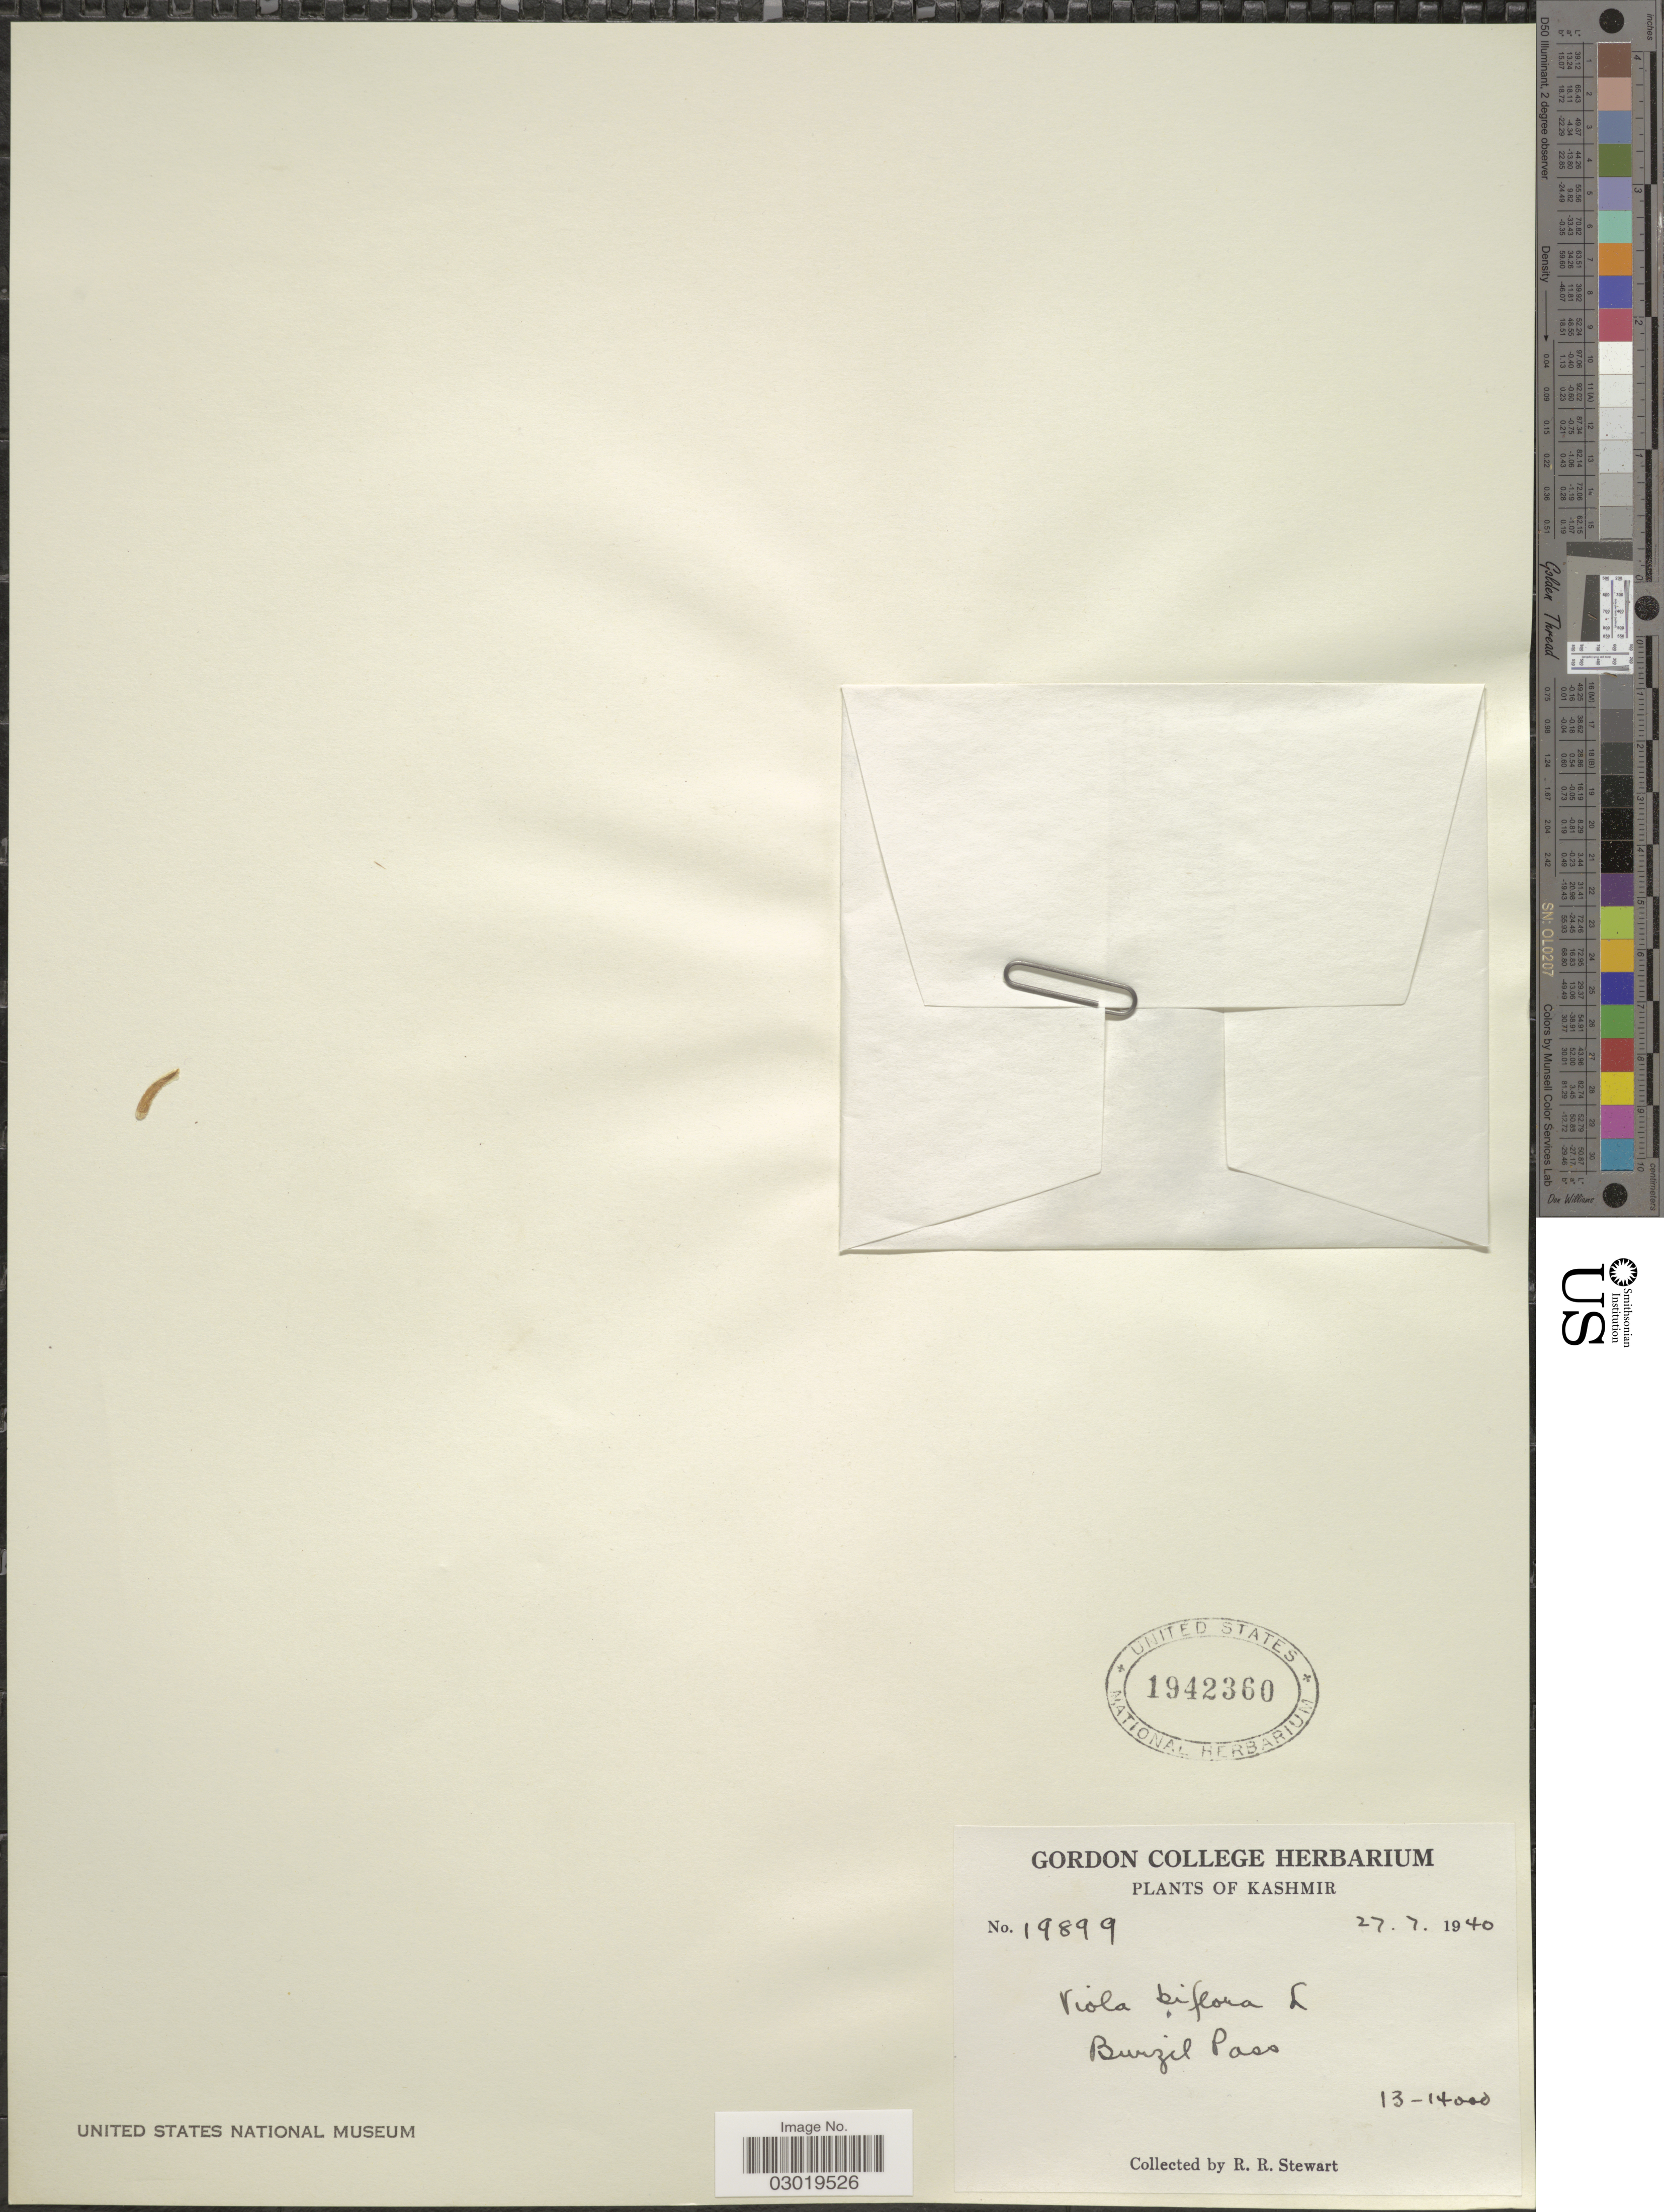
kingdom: Plantae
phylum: Tracheophyta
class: Magnoliopsida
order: Malpighiales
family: Violaceae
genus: Viola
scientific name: Viola biflora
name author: L.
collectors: R. Stewart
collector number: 19899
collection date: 1940-07-27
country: India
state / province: Jammu and Kashmir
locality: Kashmir, Burzil Pass.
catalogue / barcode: US 1942360